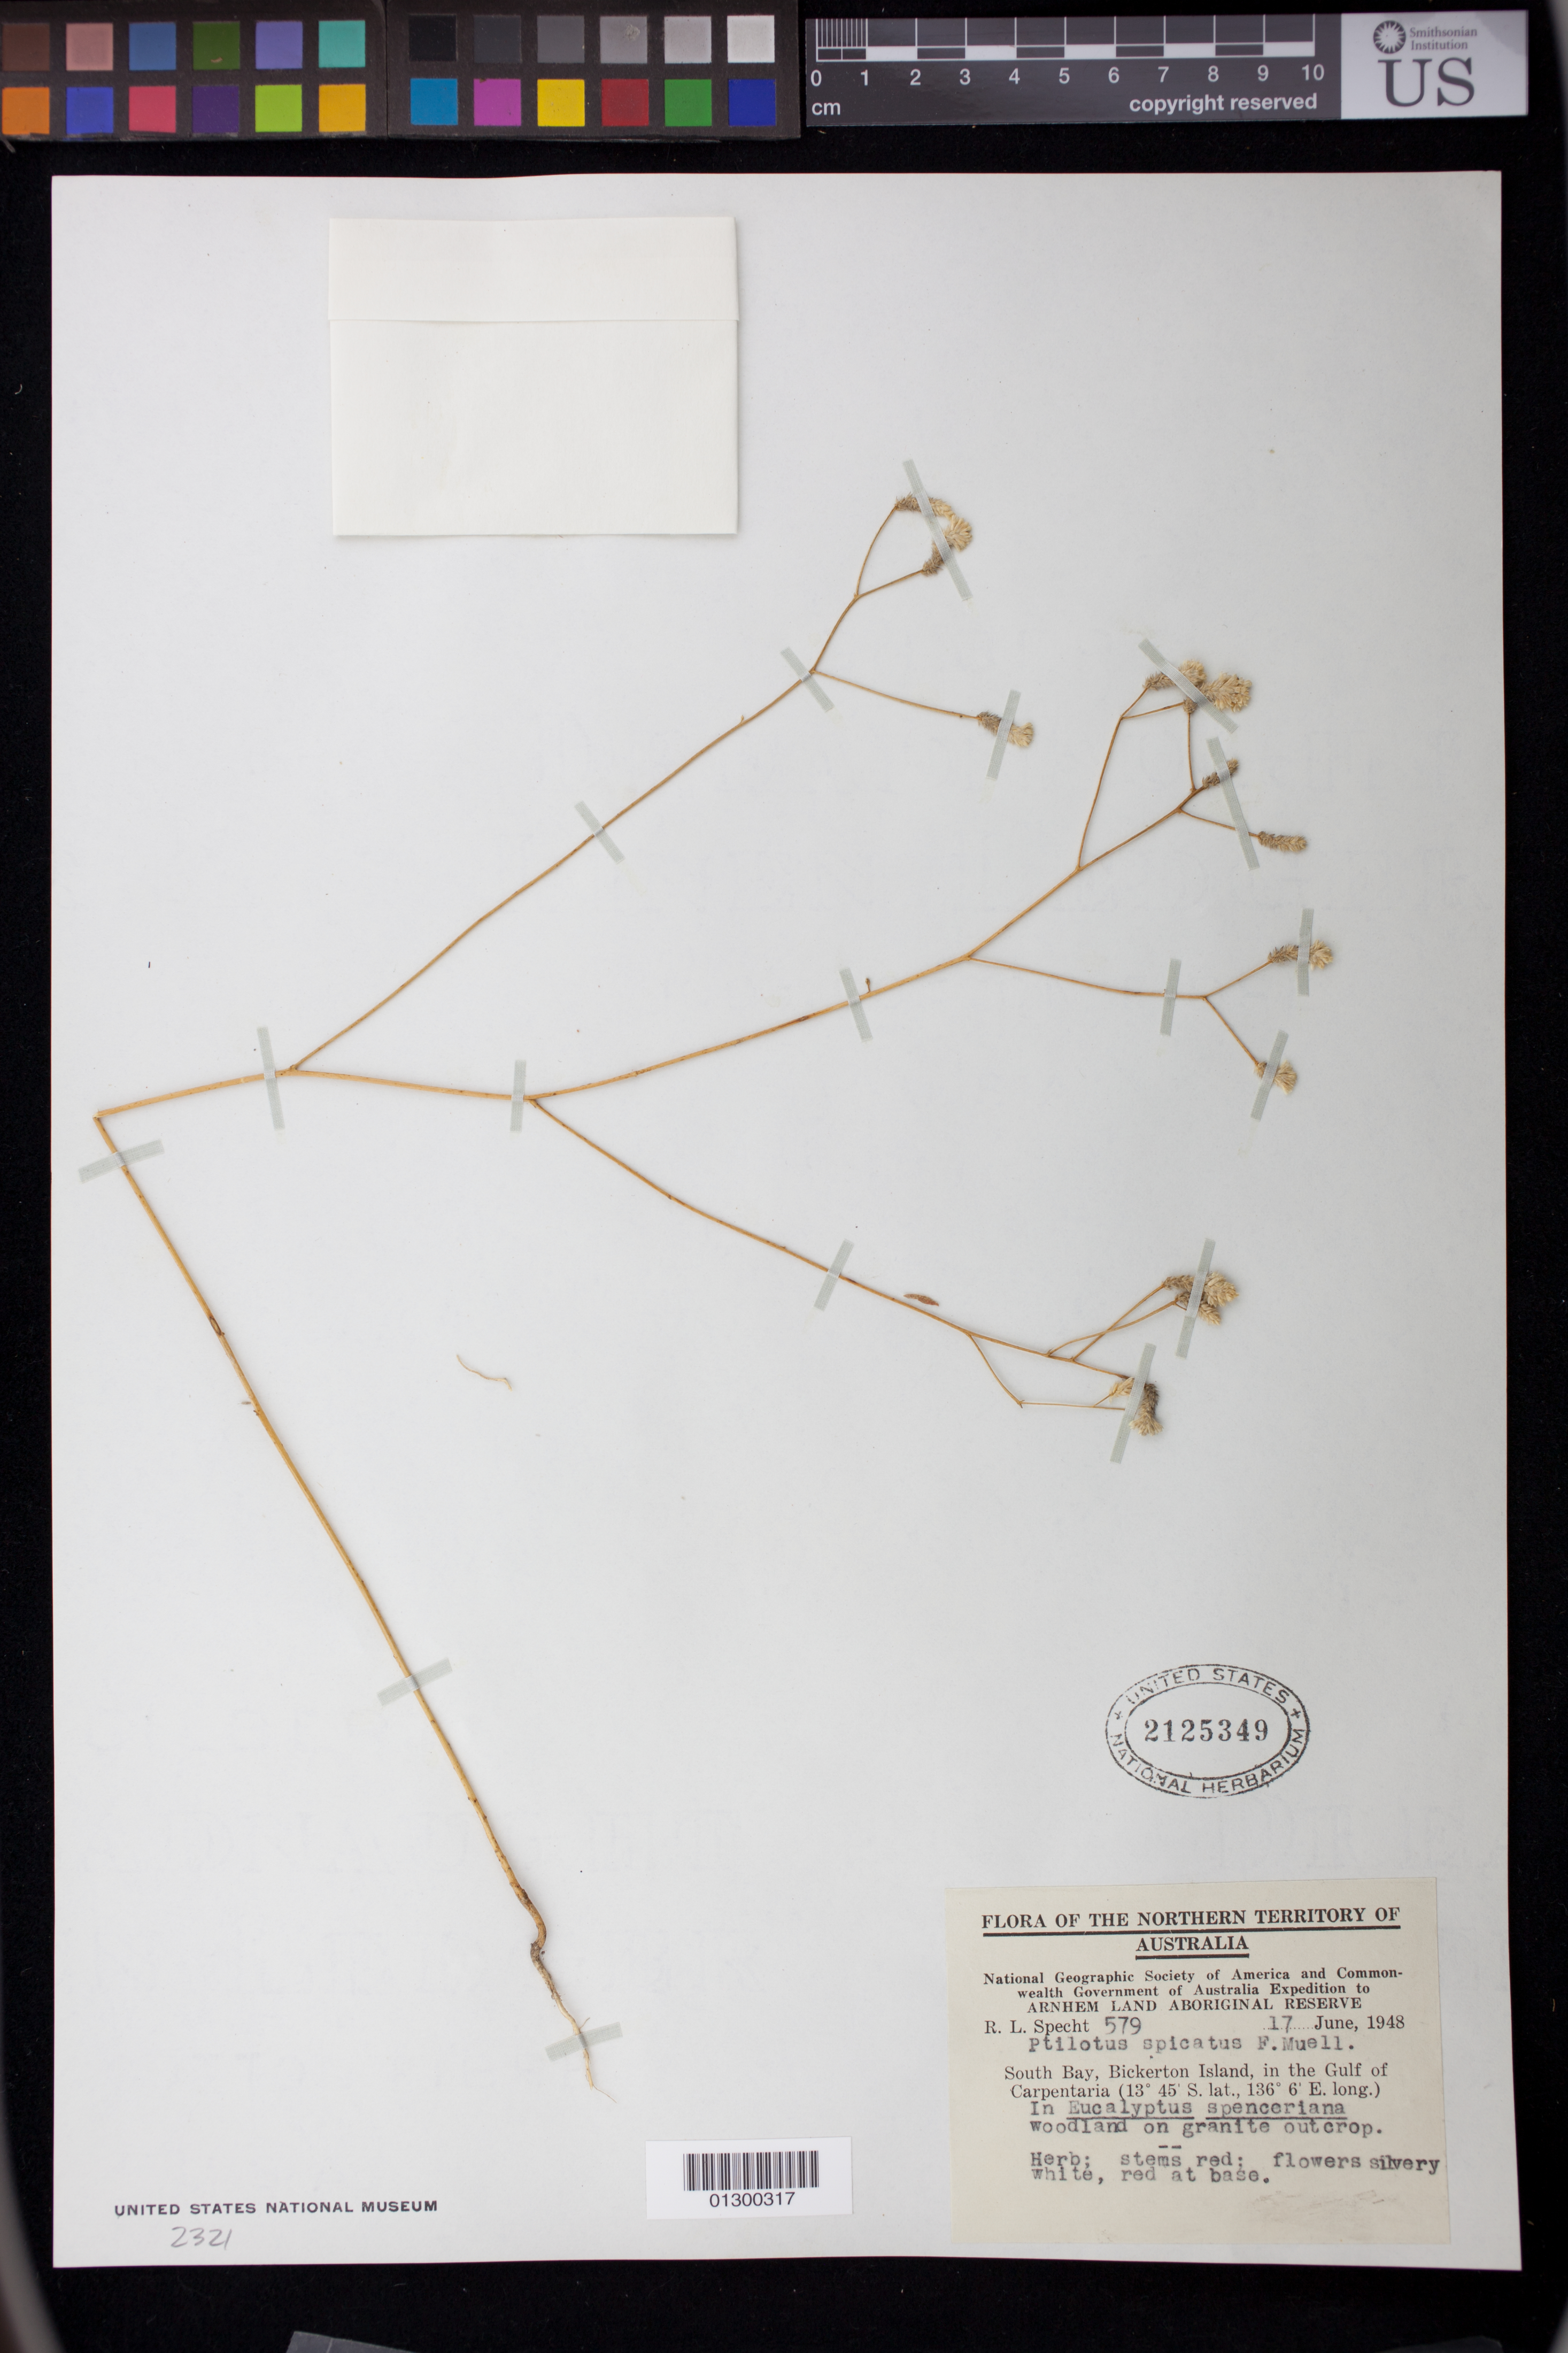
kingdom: Plantae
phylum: Tracheophyta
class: Magnoliopsida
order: Caryophyllales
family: Amaranthaceae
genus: Ptilotus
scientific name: Ptilotus spicatus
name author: F. Muell. ex Benth.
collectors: R. L. Specht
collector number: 579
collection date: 1948-06-17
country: Australia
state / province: Northern Territory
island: Bickerton Island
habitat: In Eucalyptus spenceriana woodland on granite outcrop.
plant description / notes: Herb; stems red; flowers silvery white, red at base.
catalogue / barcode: US 2125349